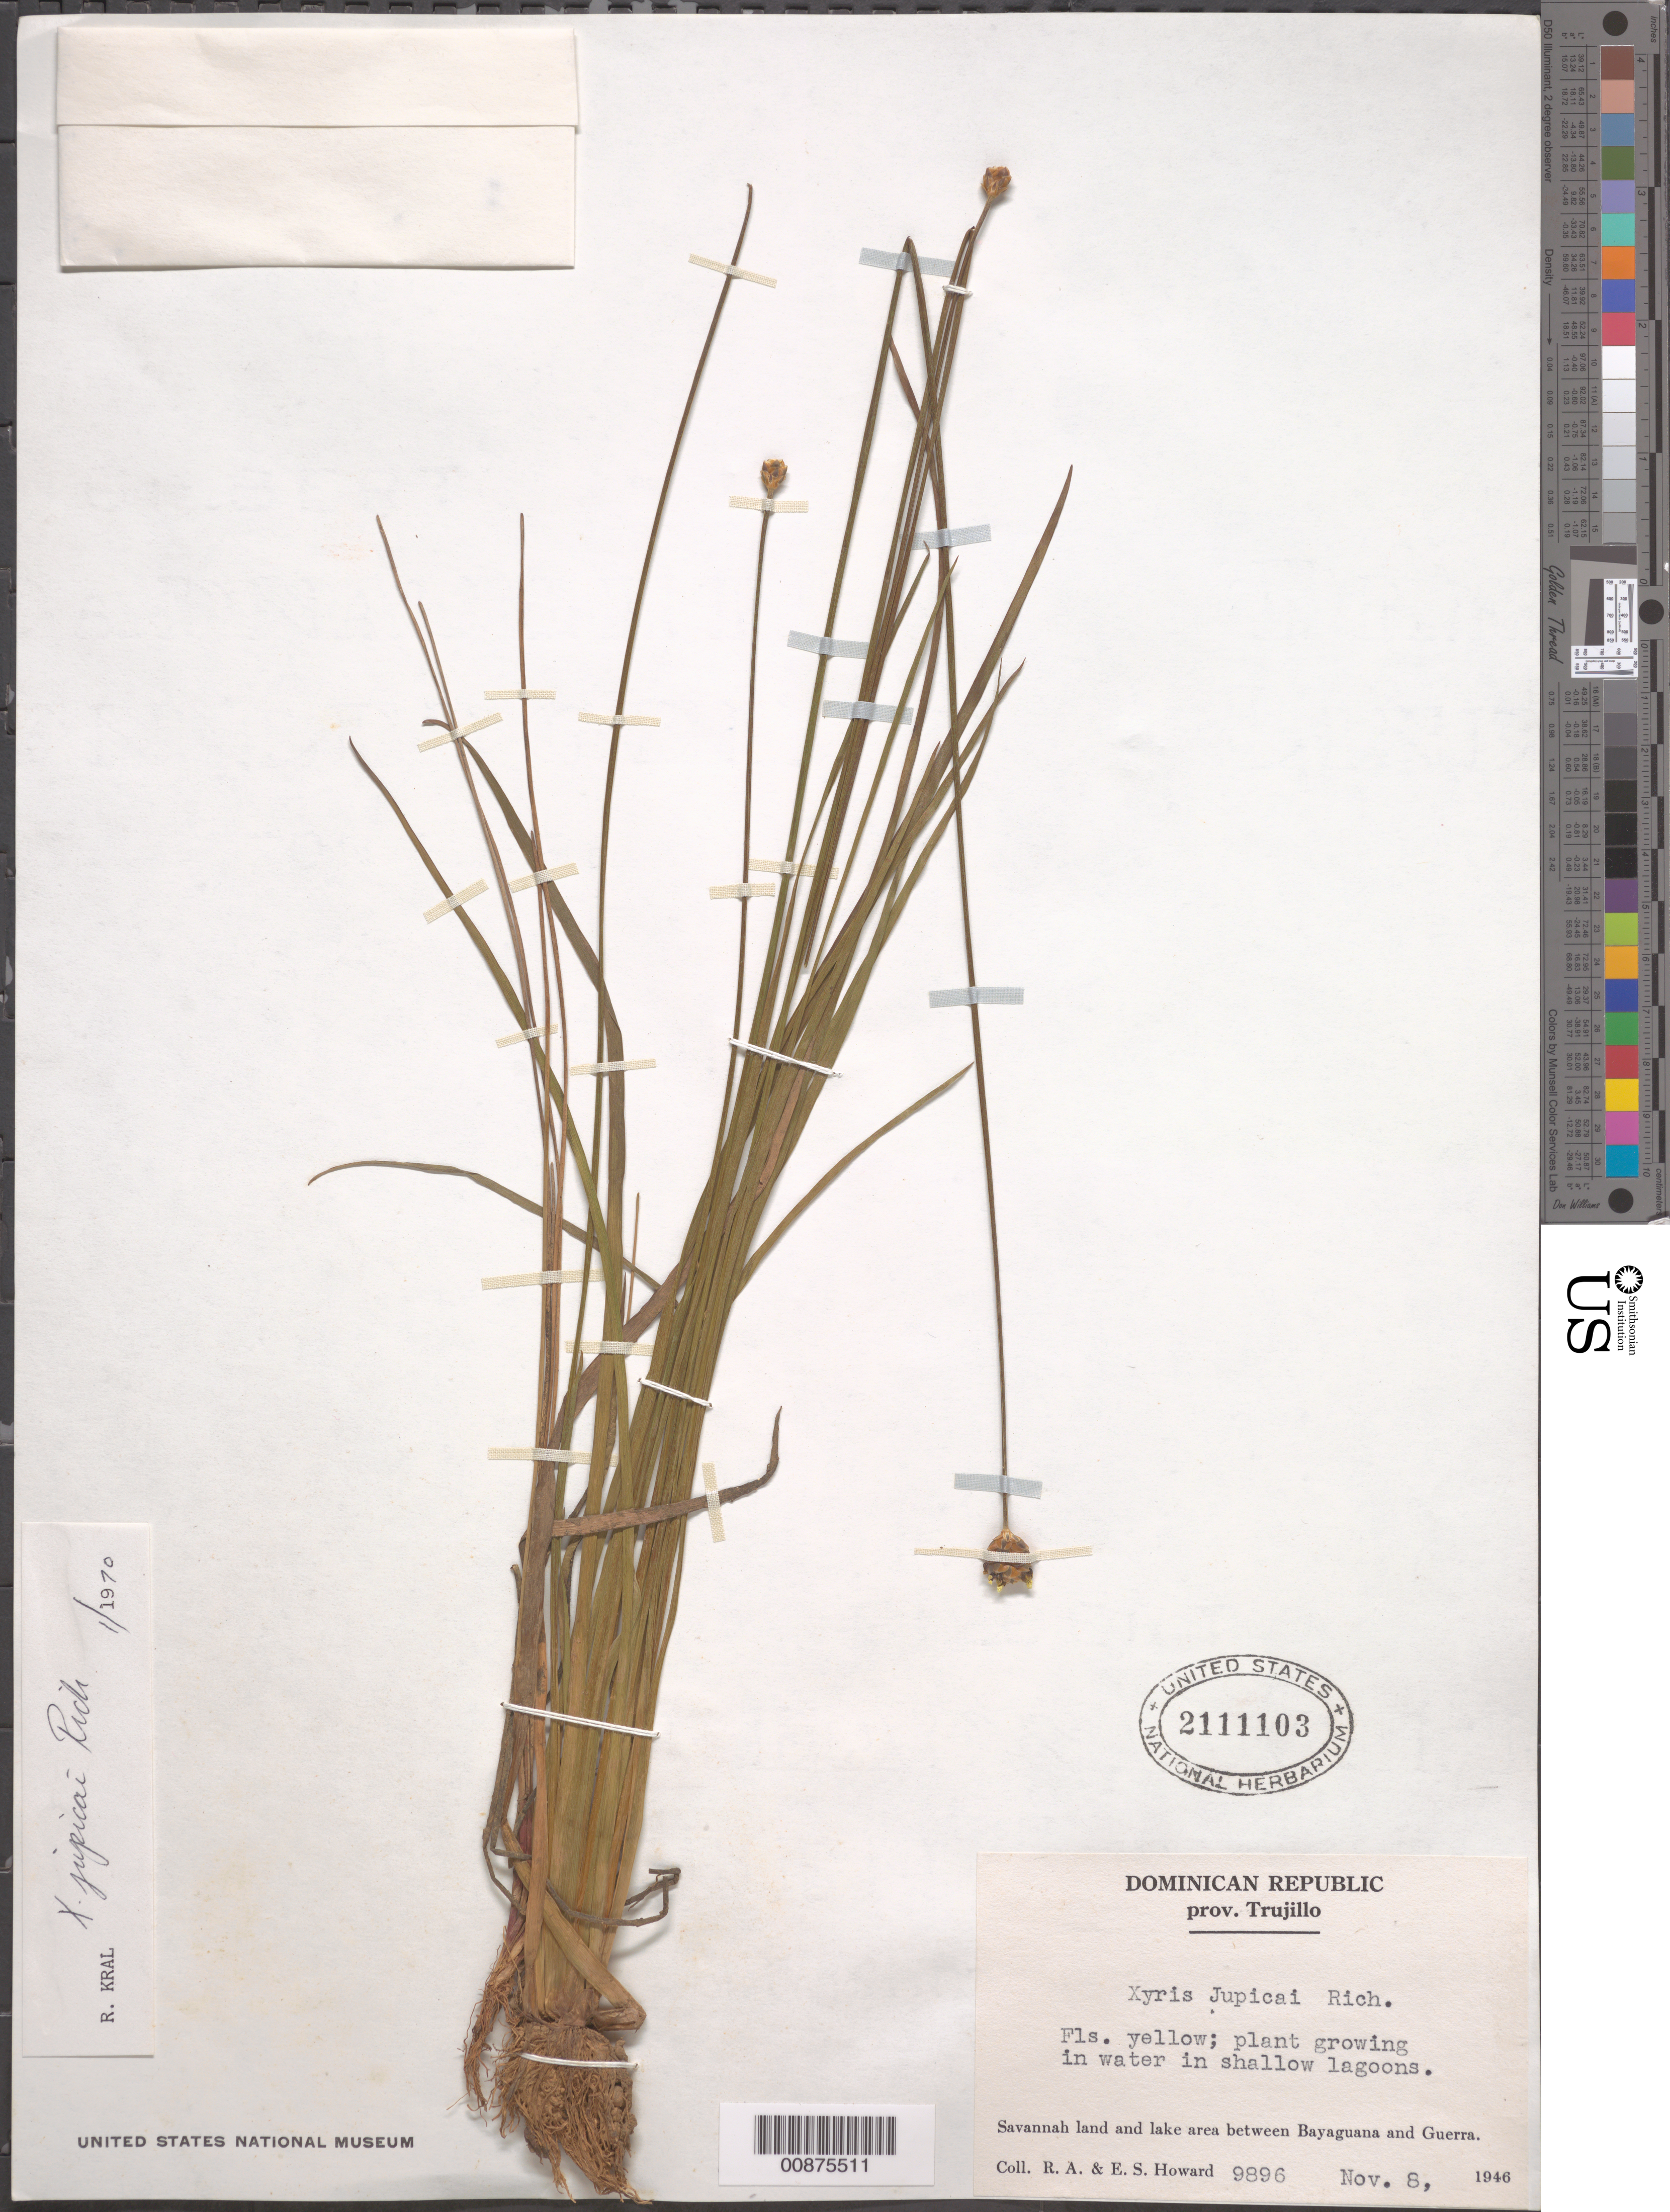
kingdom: Plantae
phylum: Tracheophyta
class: Liliopsida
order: Poales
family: Xyridaceae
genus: Xyris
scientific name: Xyris jupicai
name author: Rich.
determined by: Kral, Robert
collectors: R. A. Howard & E. S. Howard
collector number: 9896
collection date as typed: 08 Nov 1946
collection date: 1946-11-08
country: Dominican Republic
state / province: San Cristobal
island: Hispaniola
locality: Between Bayaguana and Guerra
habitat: Growing in water in shallow lagoons of savannah land and lake area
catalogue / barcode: US 2111103